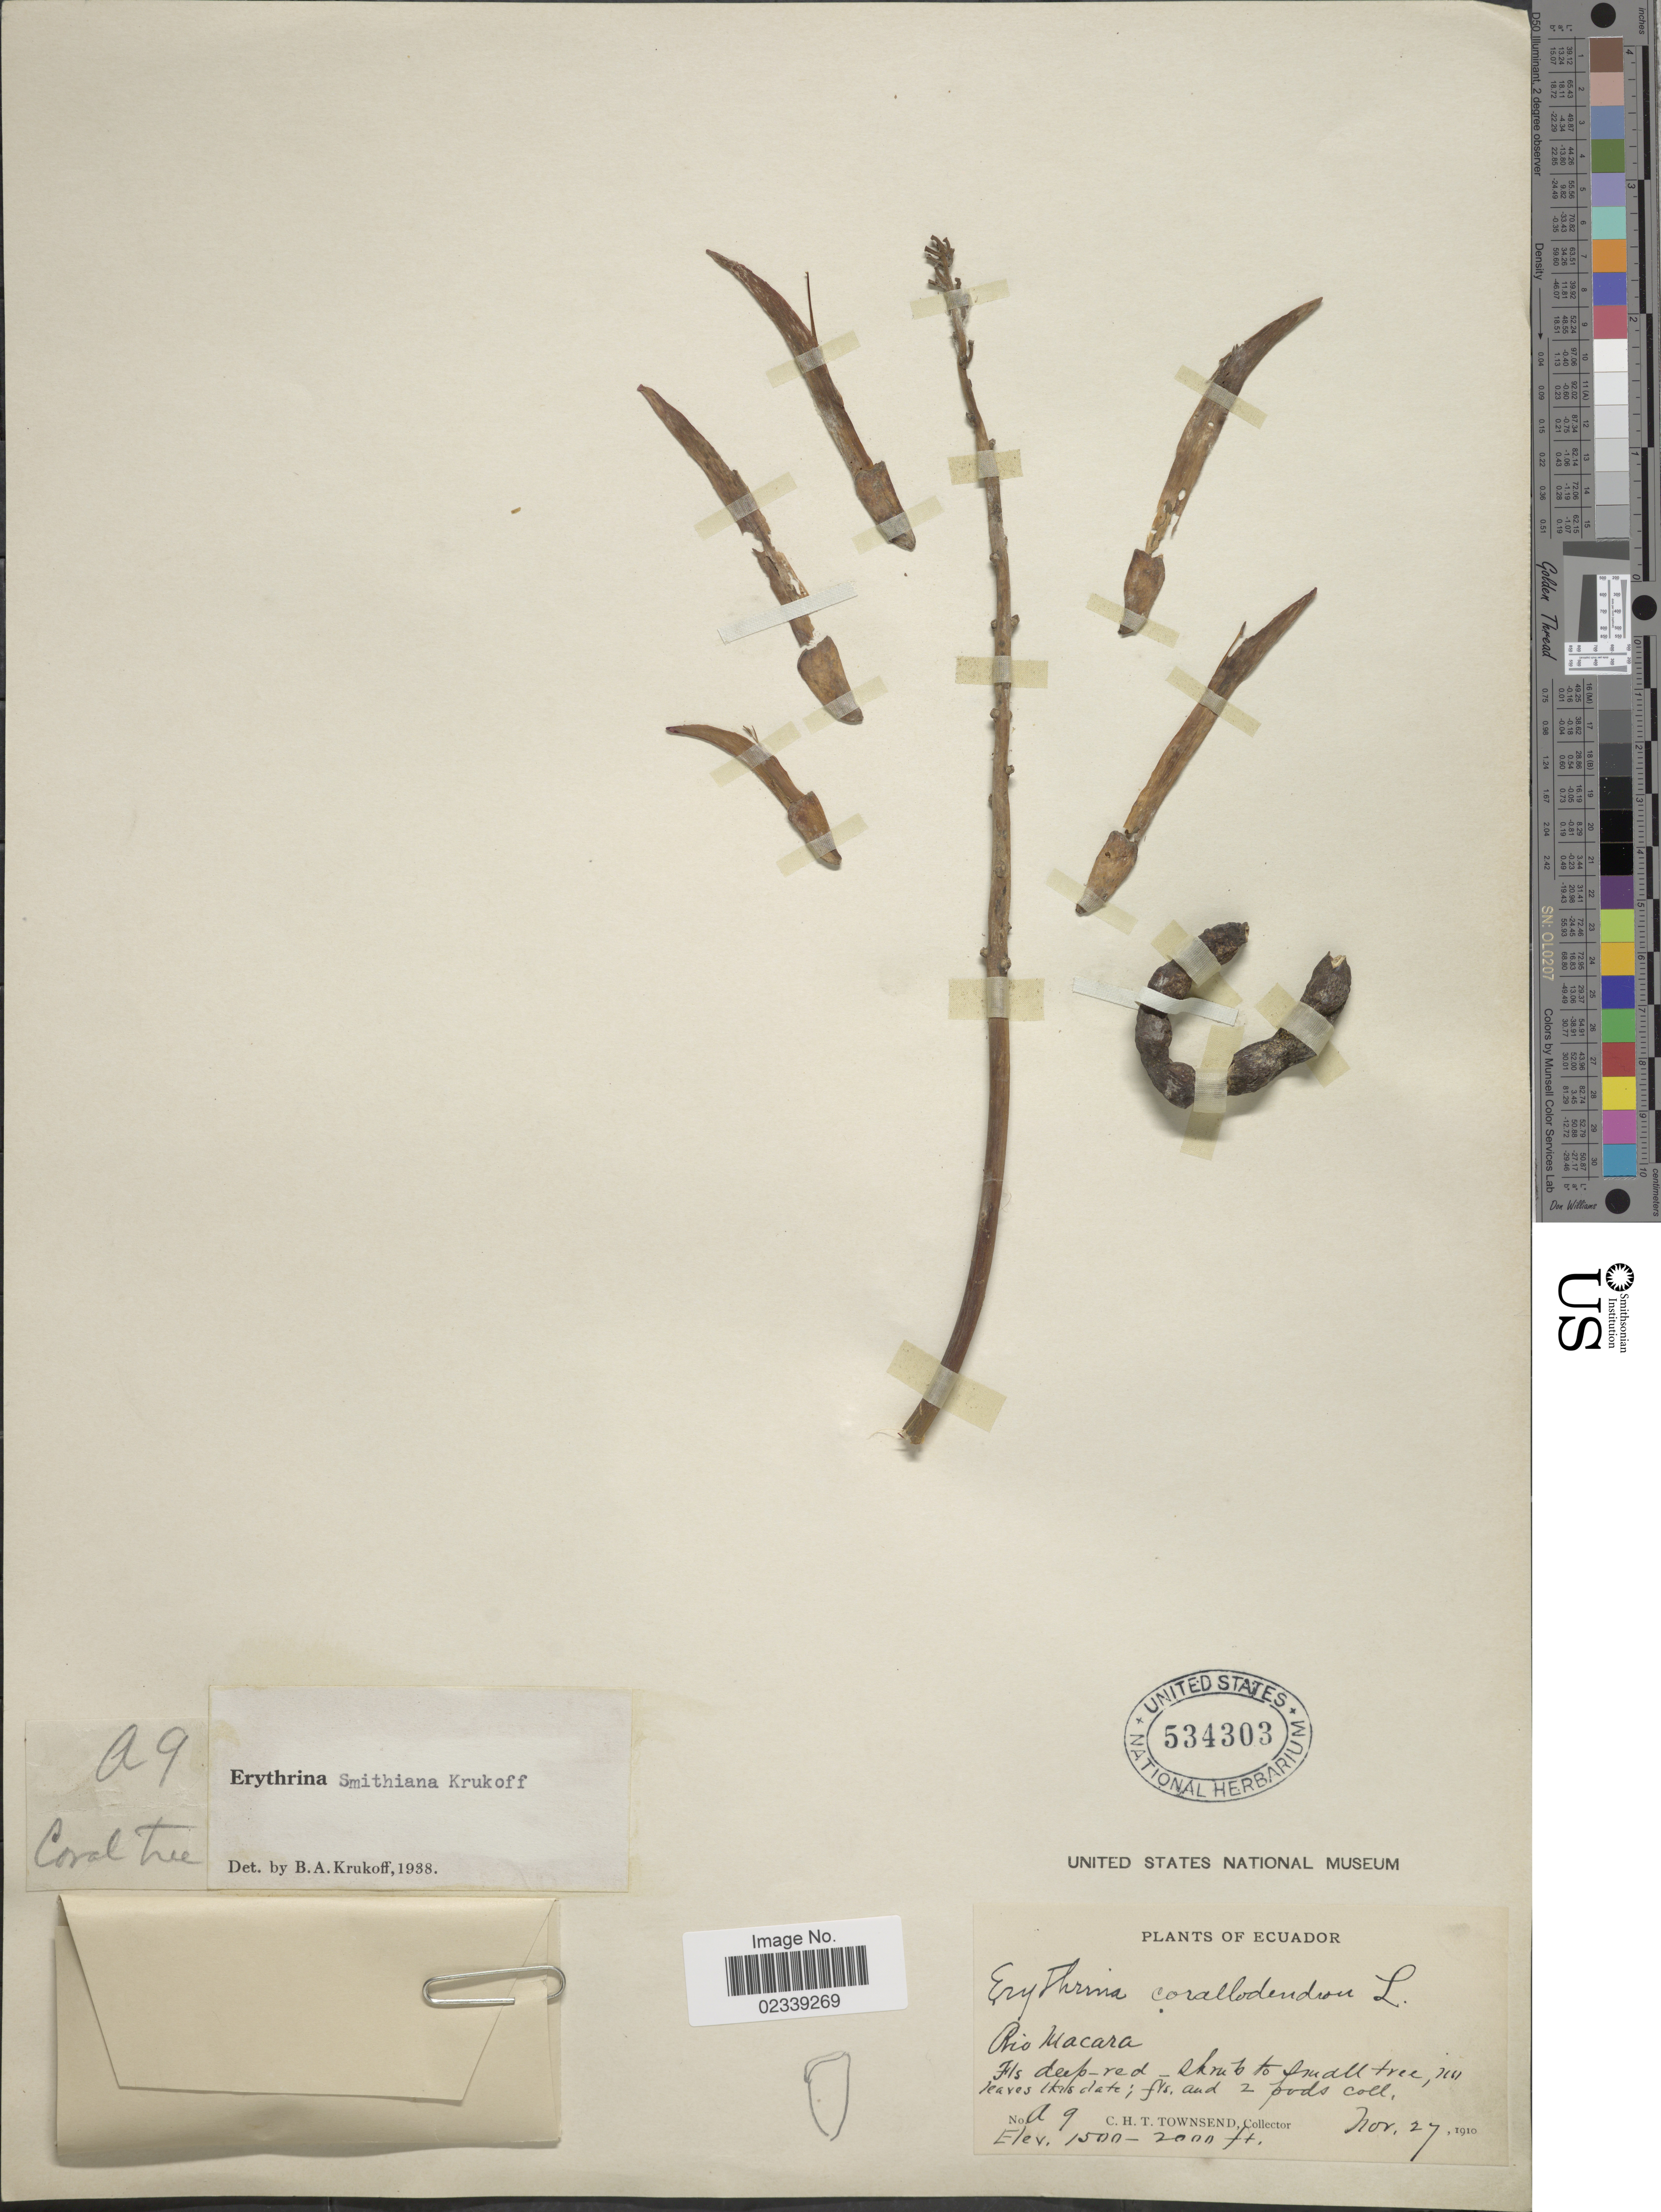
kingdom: Plantae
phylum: Tracheophyta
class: Magnoliopsida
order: Fabales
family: Fabaceae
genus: Erythrina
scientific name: Erythrina smithiana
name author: Krukoff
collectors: C. H. T. Townsend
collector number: A9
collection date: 1910-11-27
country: Ecuador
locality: Rio Macara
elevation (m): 457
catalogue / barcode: US 534303